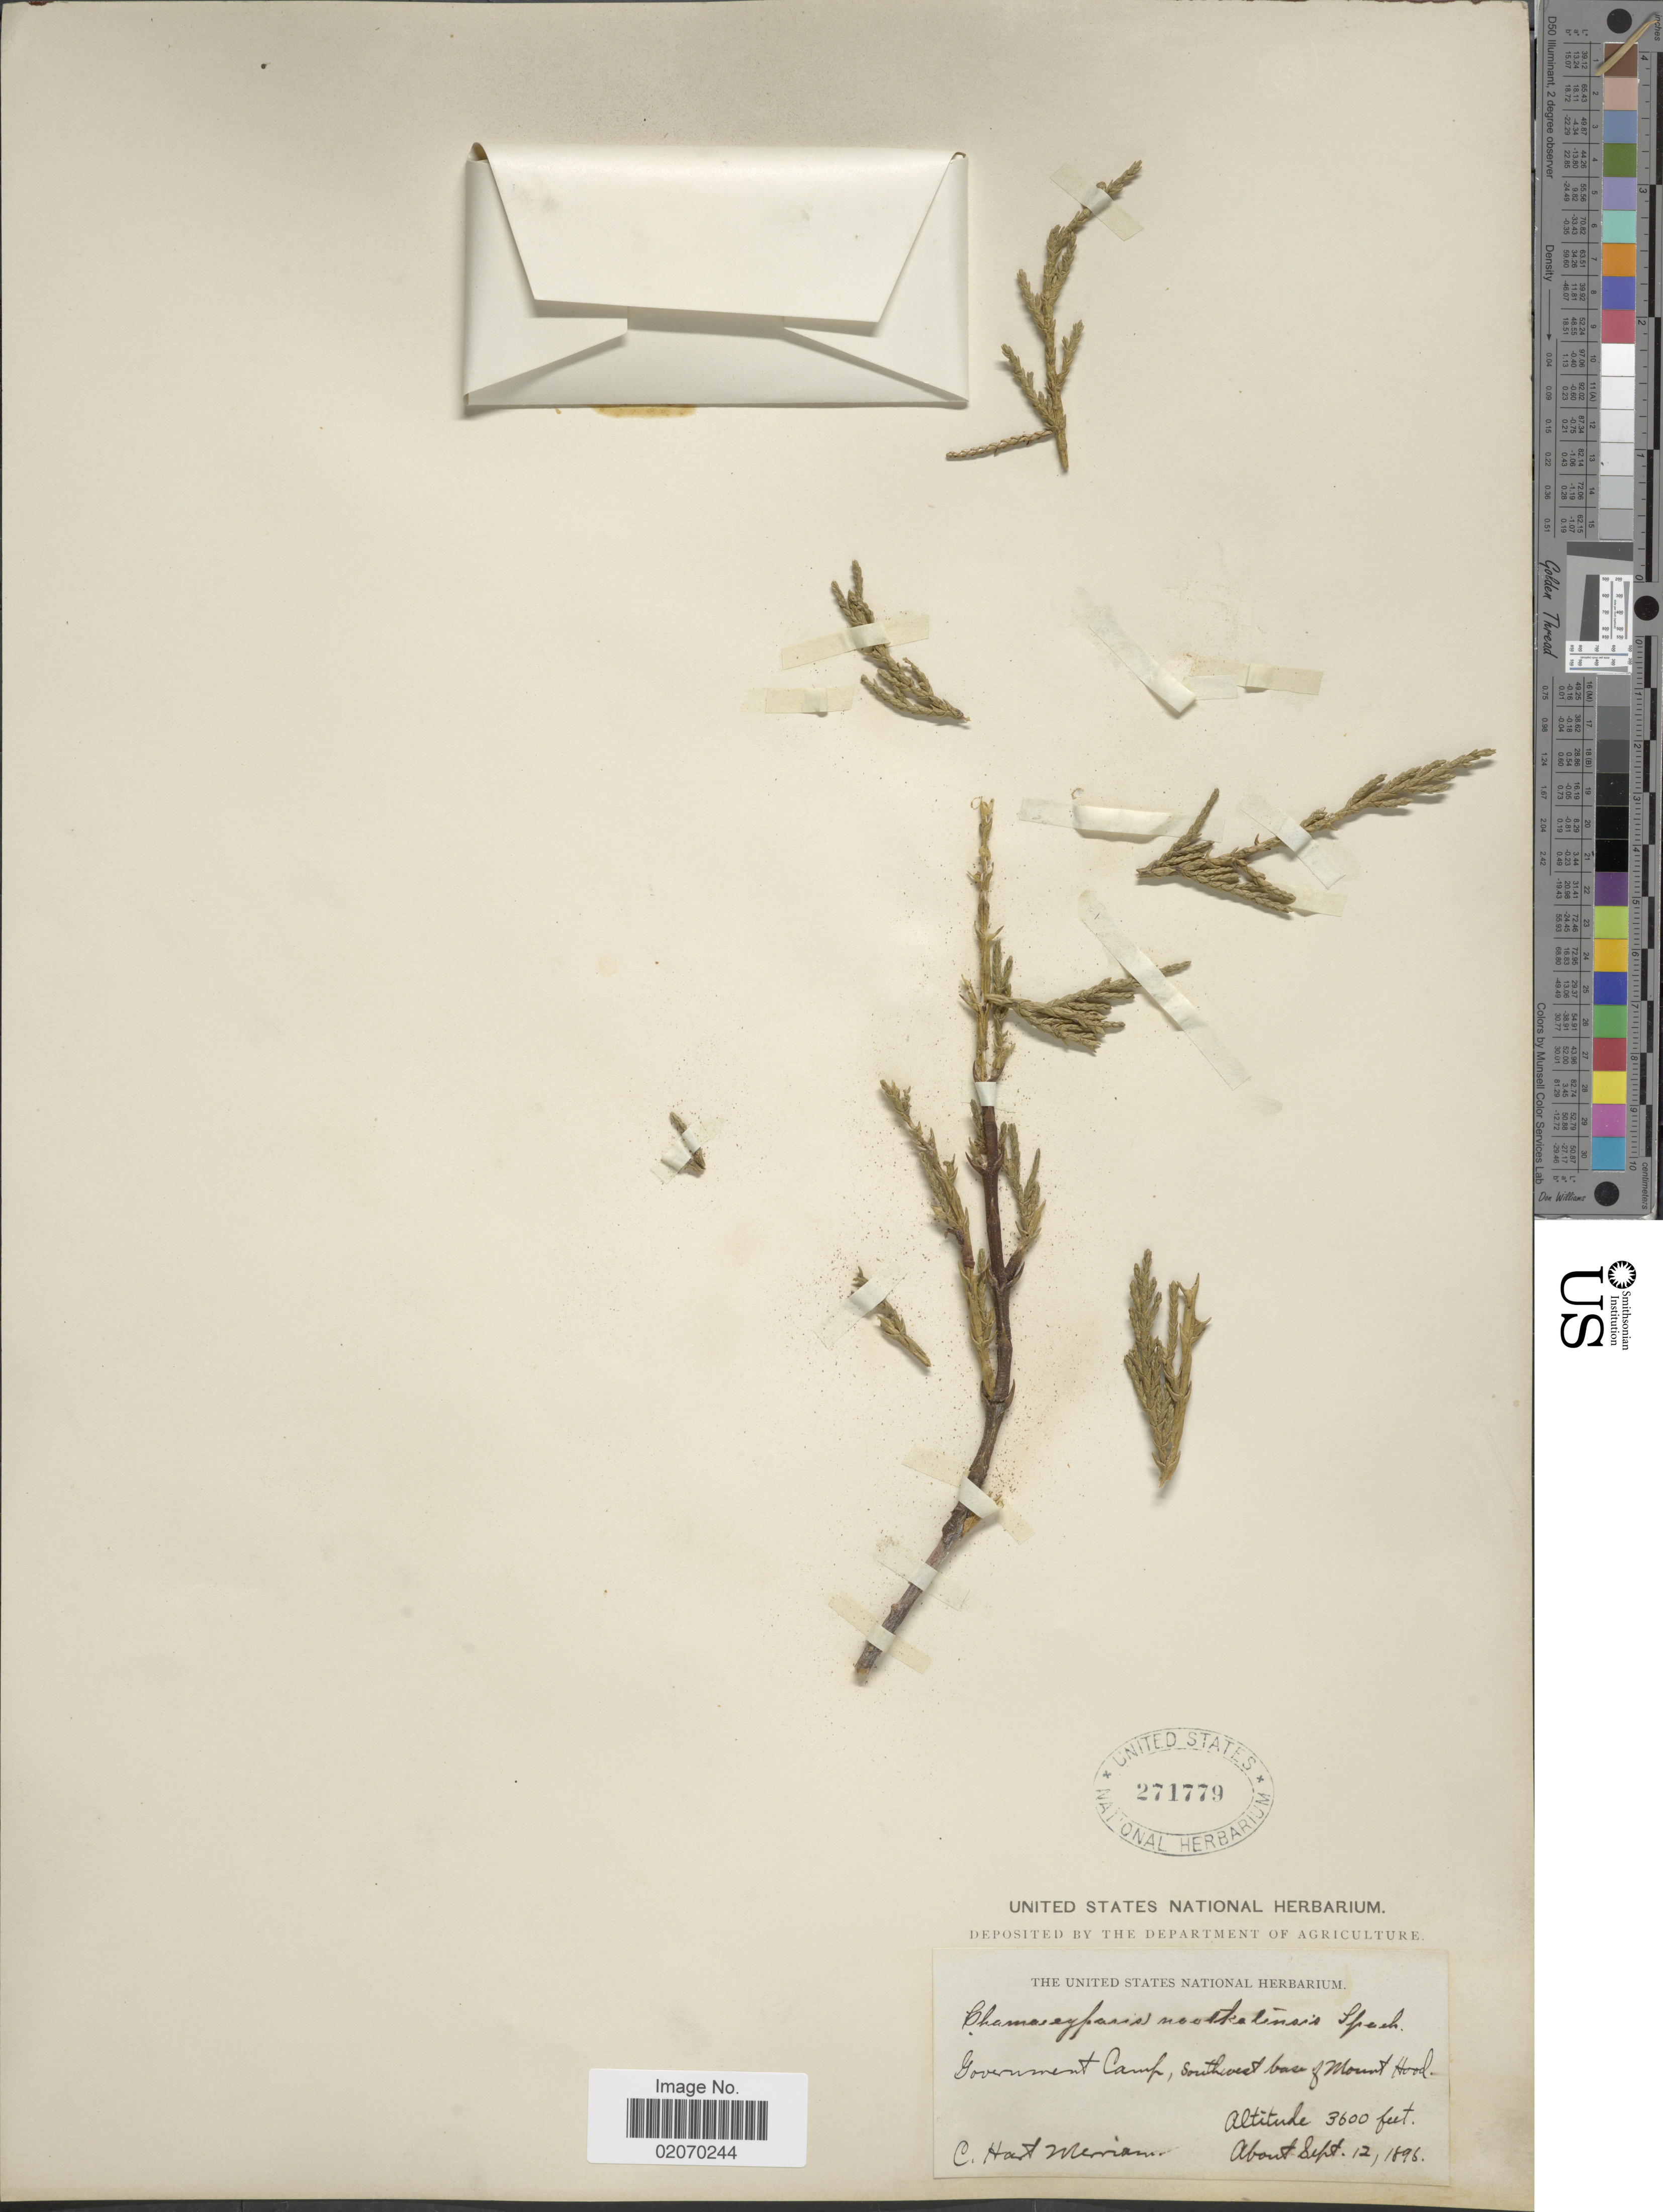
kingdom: Plantae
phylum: Tracheophyta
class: Pinopsida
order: Pinales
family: Cupressaceae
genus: Chamaecyparis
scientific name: Chamaecyparis nootkatensis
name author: (D. Don) Spach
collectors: C. Merriam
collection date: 1896-09-12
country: United States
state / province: Oregon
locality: Goverment Camp, southwest base of Mount Hood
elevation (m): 1097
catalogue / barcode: US 271779